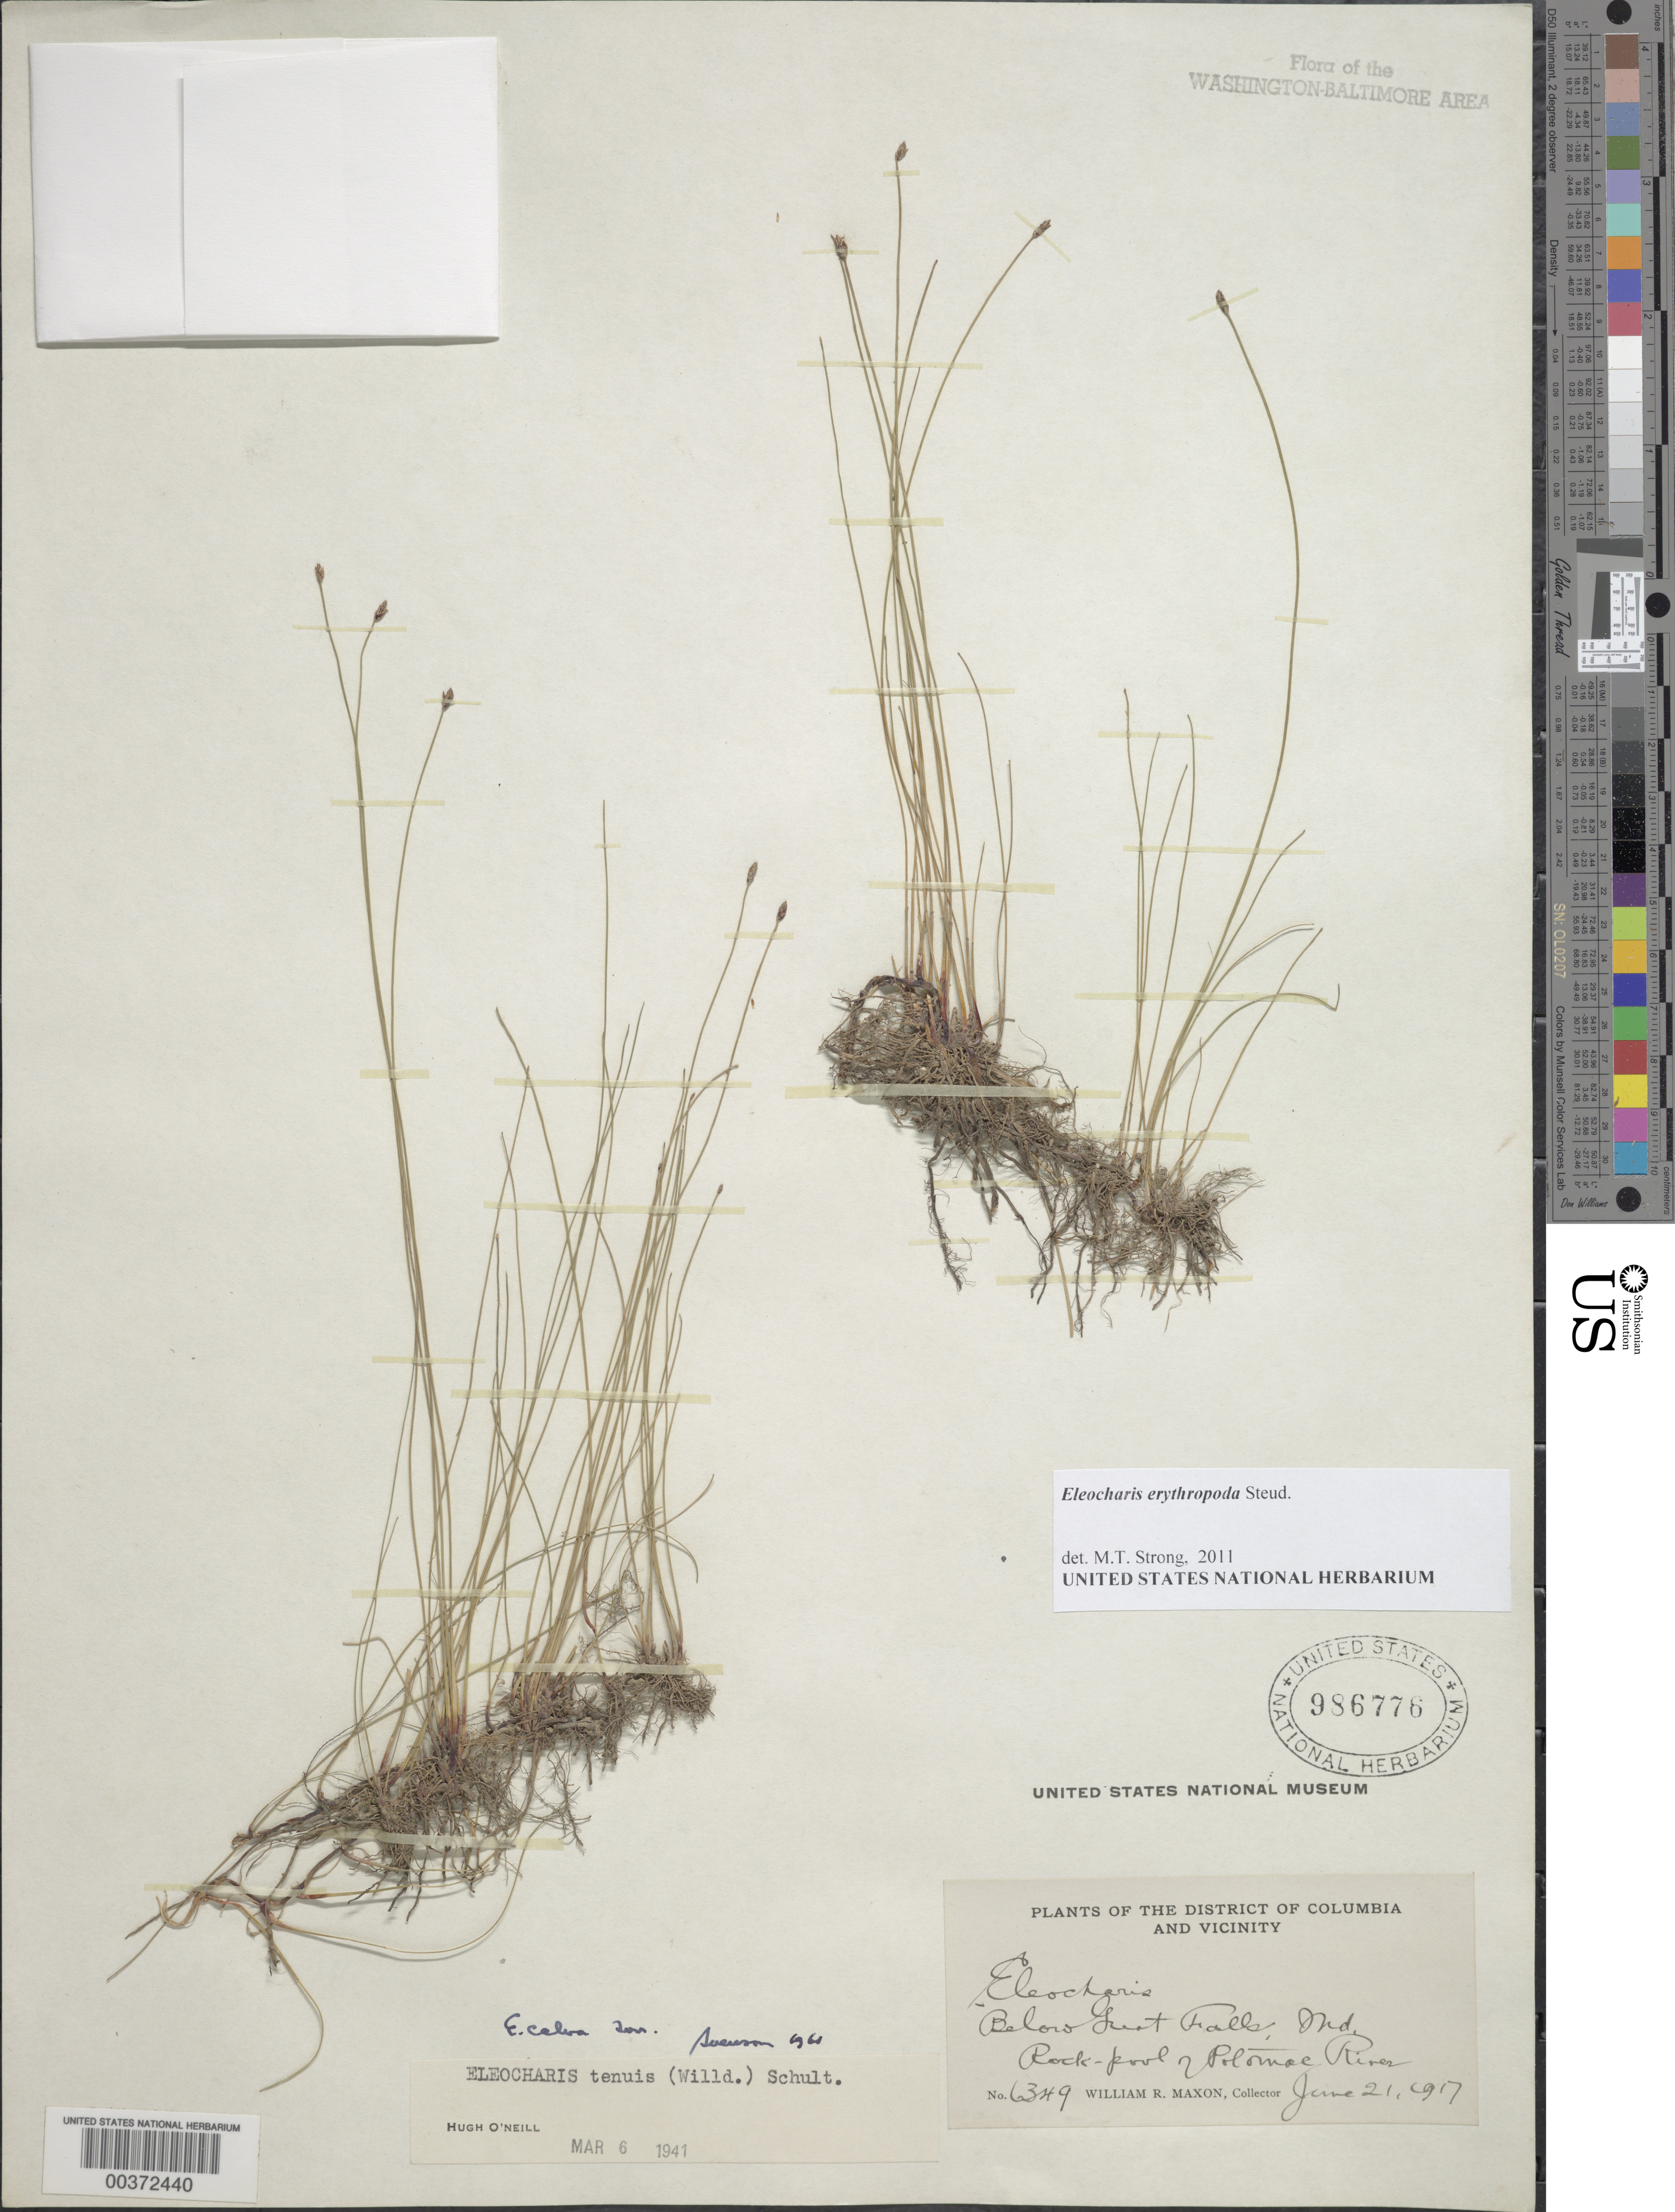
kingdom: Plantae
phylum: Tracheophyta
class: Liliopsida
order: Poales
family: Cyperaceae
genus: Eleocharis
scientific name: Eleocharis erythropoda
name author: Steud.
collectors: W. R. Maxon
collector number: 6349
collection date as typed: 21 Jun 1917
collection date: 1917-06-21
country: United States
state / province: Maryland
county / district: Montgomery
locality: Below Great Falls C. & O. Canal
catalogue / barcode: US 986776